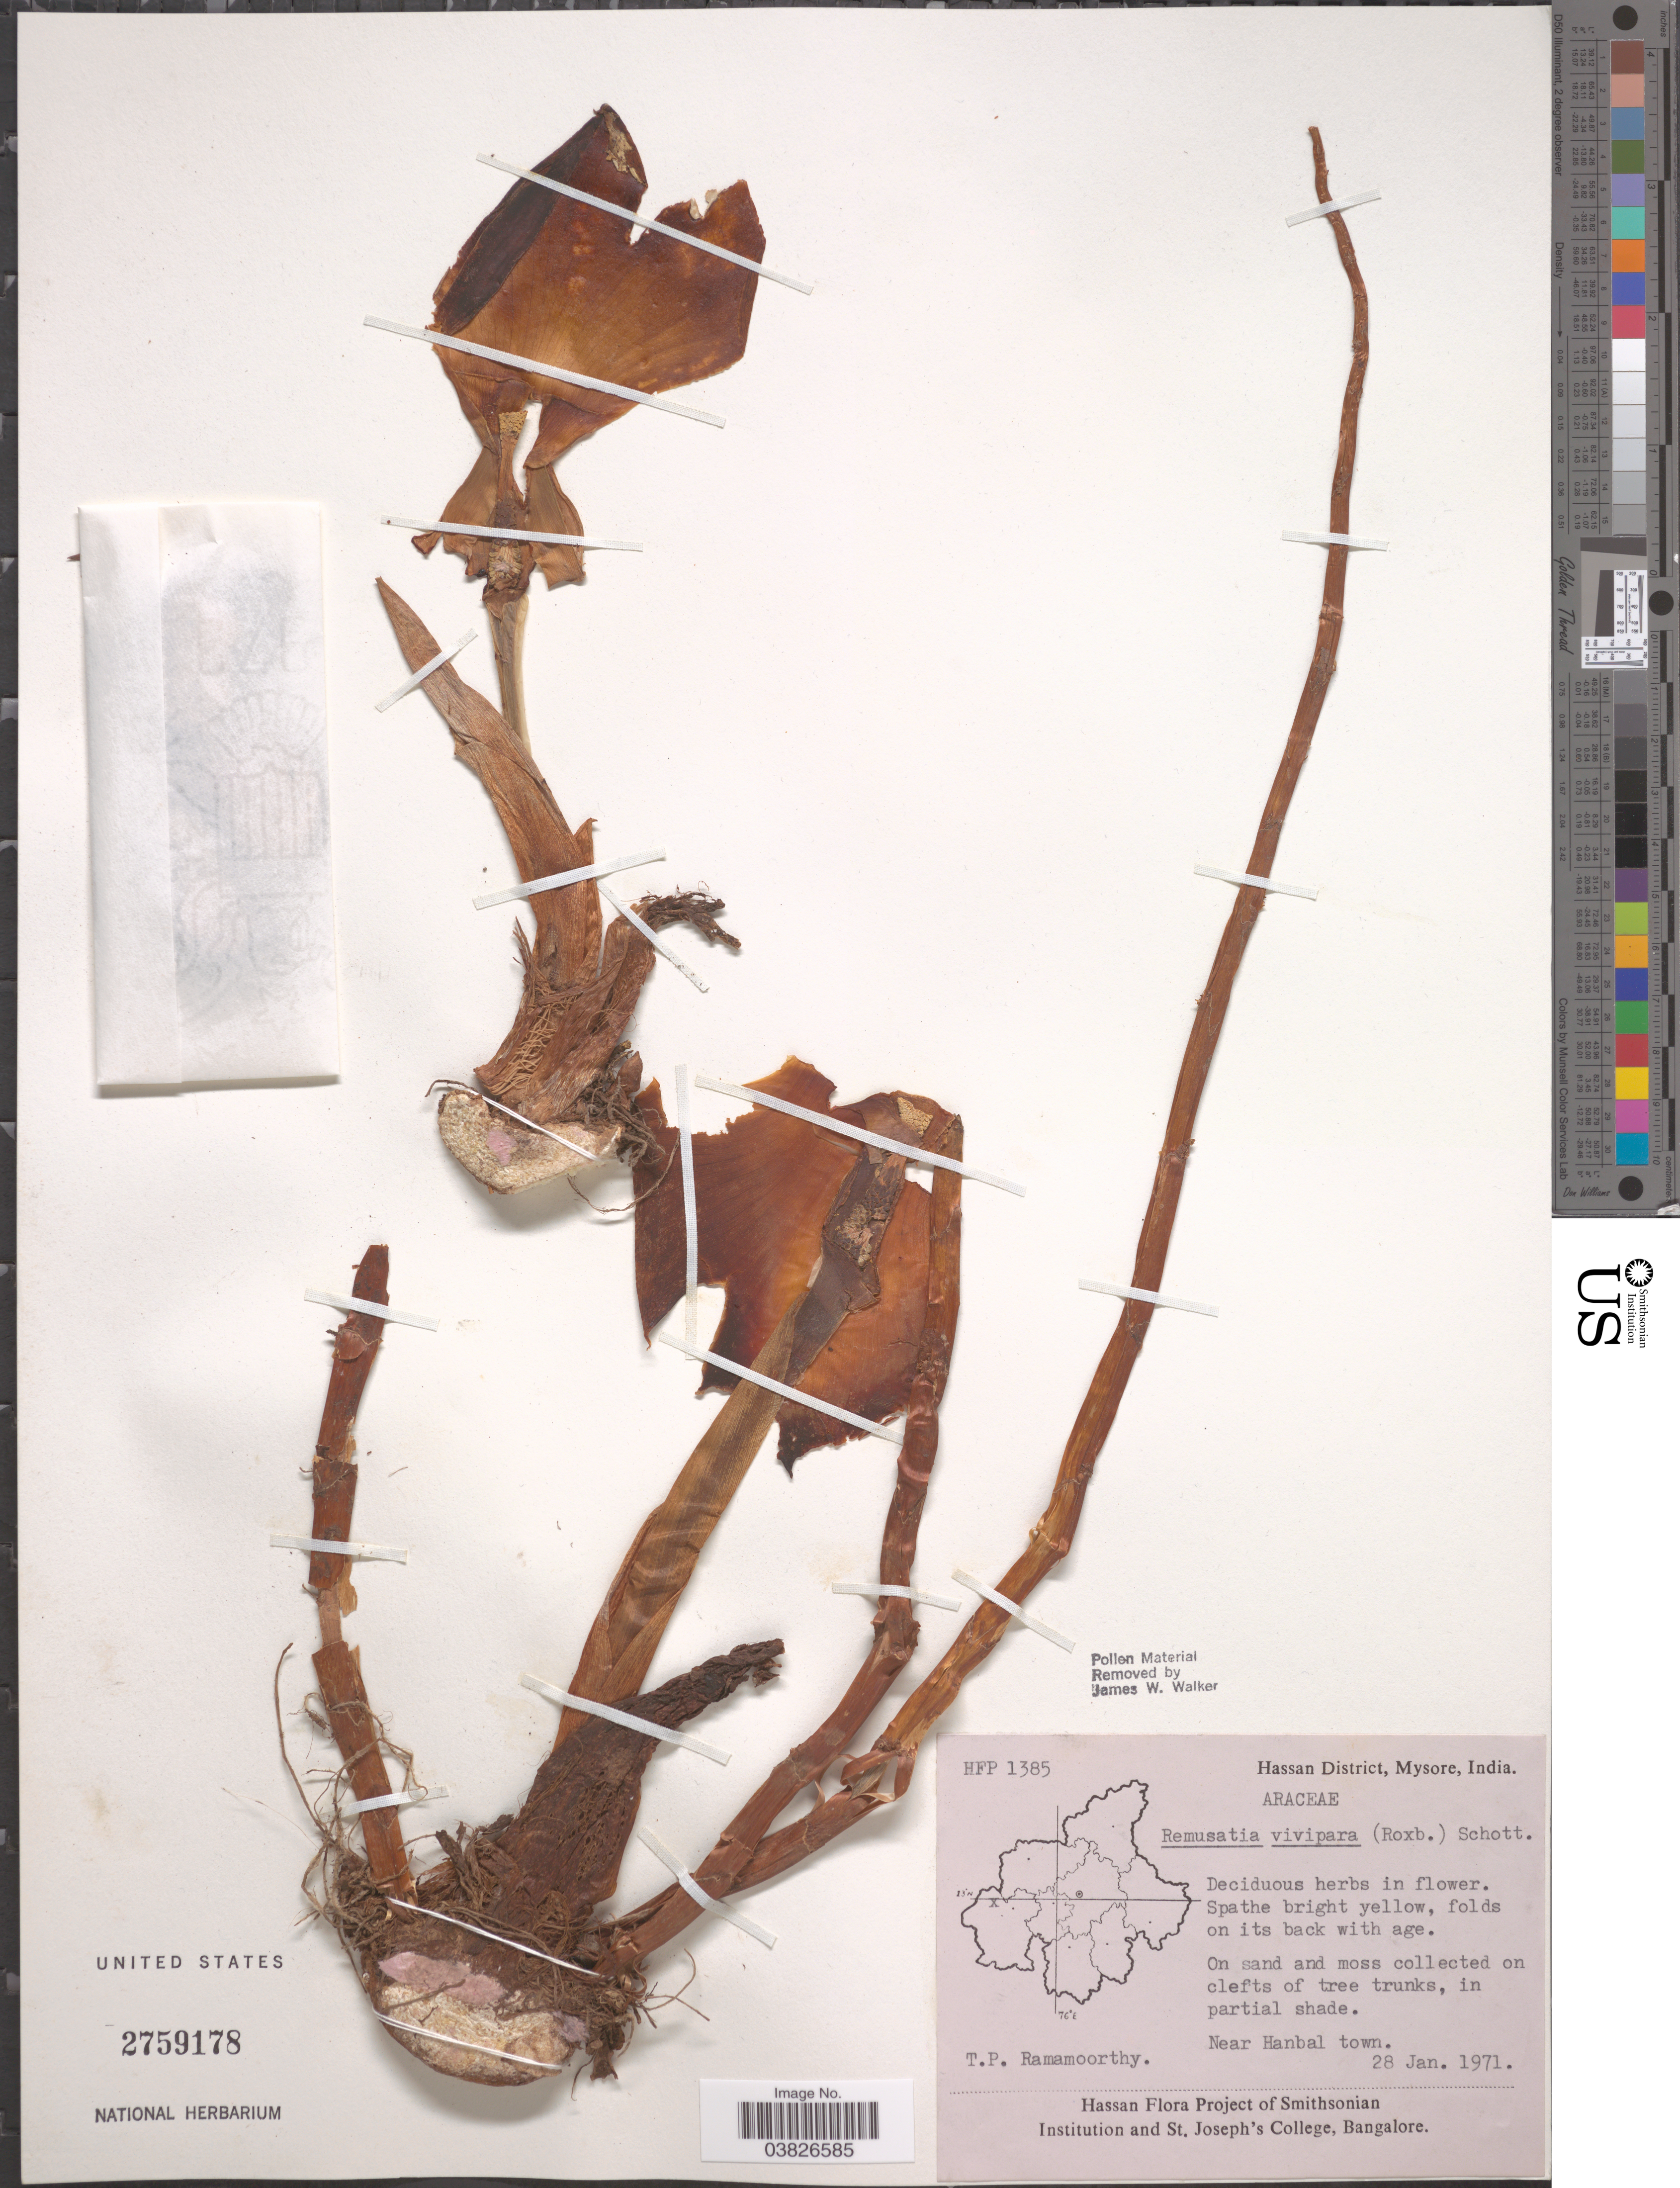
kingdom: Plantae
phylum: Tracheophyta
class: Liliopsida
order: Alismatales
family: Araceae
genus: Remusatia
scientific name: Remusatia vivipara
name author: (Roxb.) Schott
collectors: T. P. Ramamoorthy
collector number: HFP 1385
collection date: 1971-01-28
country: India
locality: Hassan District, Mysore. Near Hanbal town.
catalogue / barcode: US 2759178